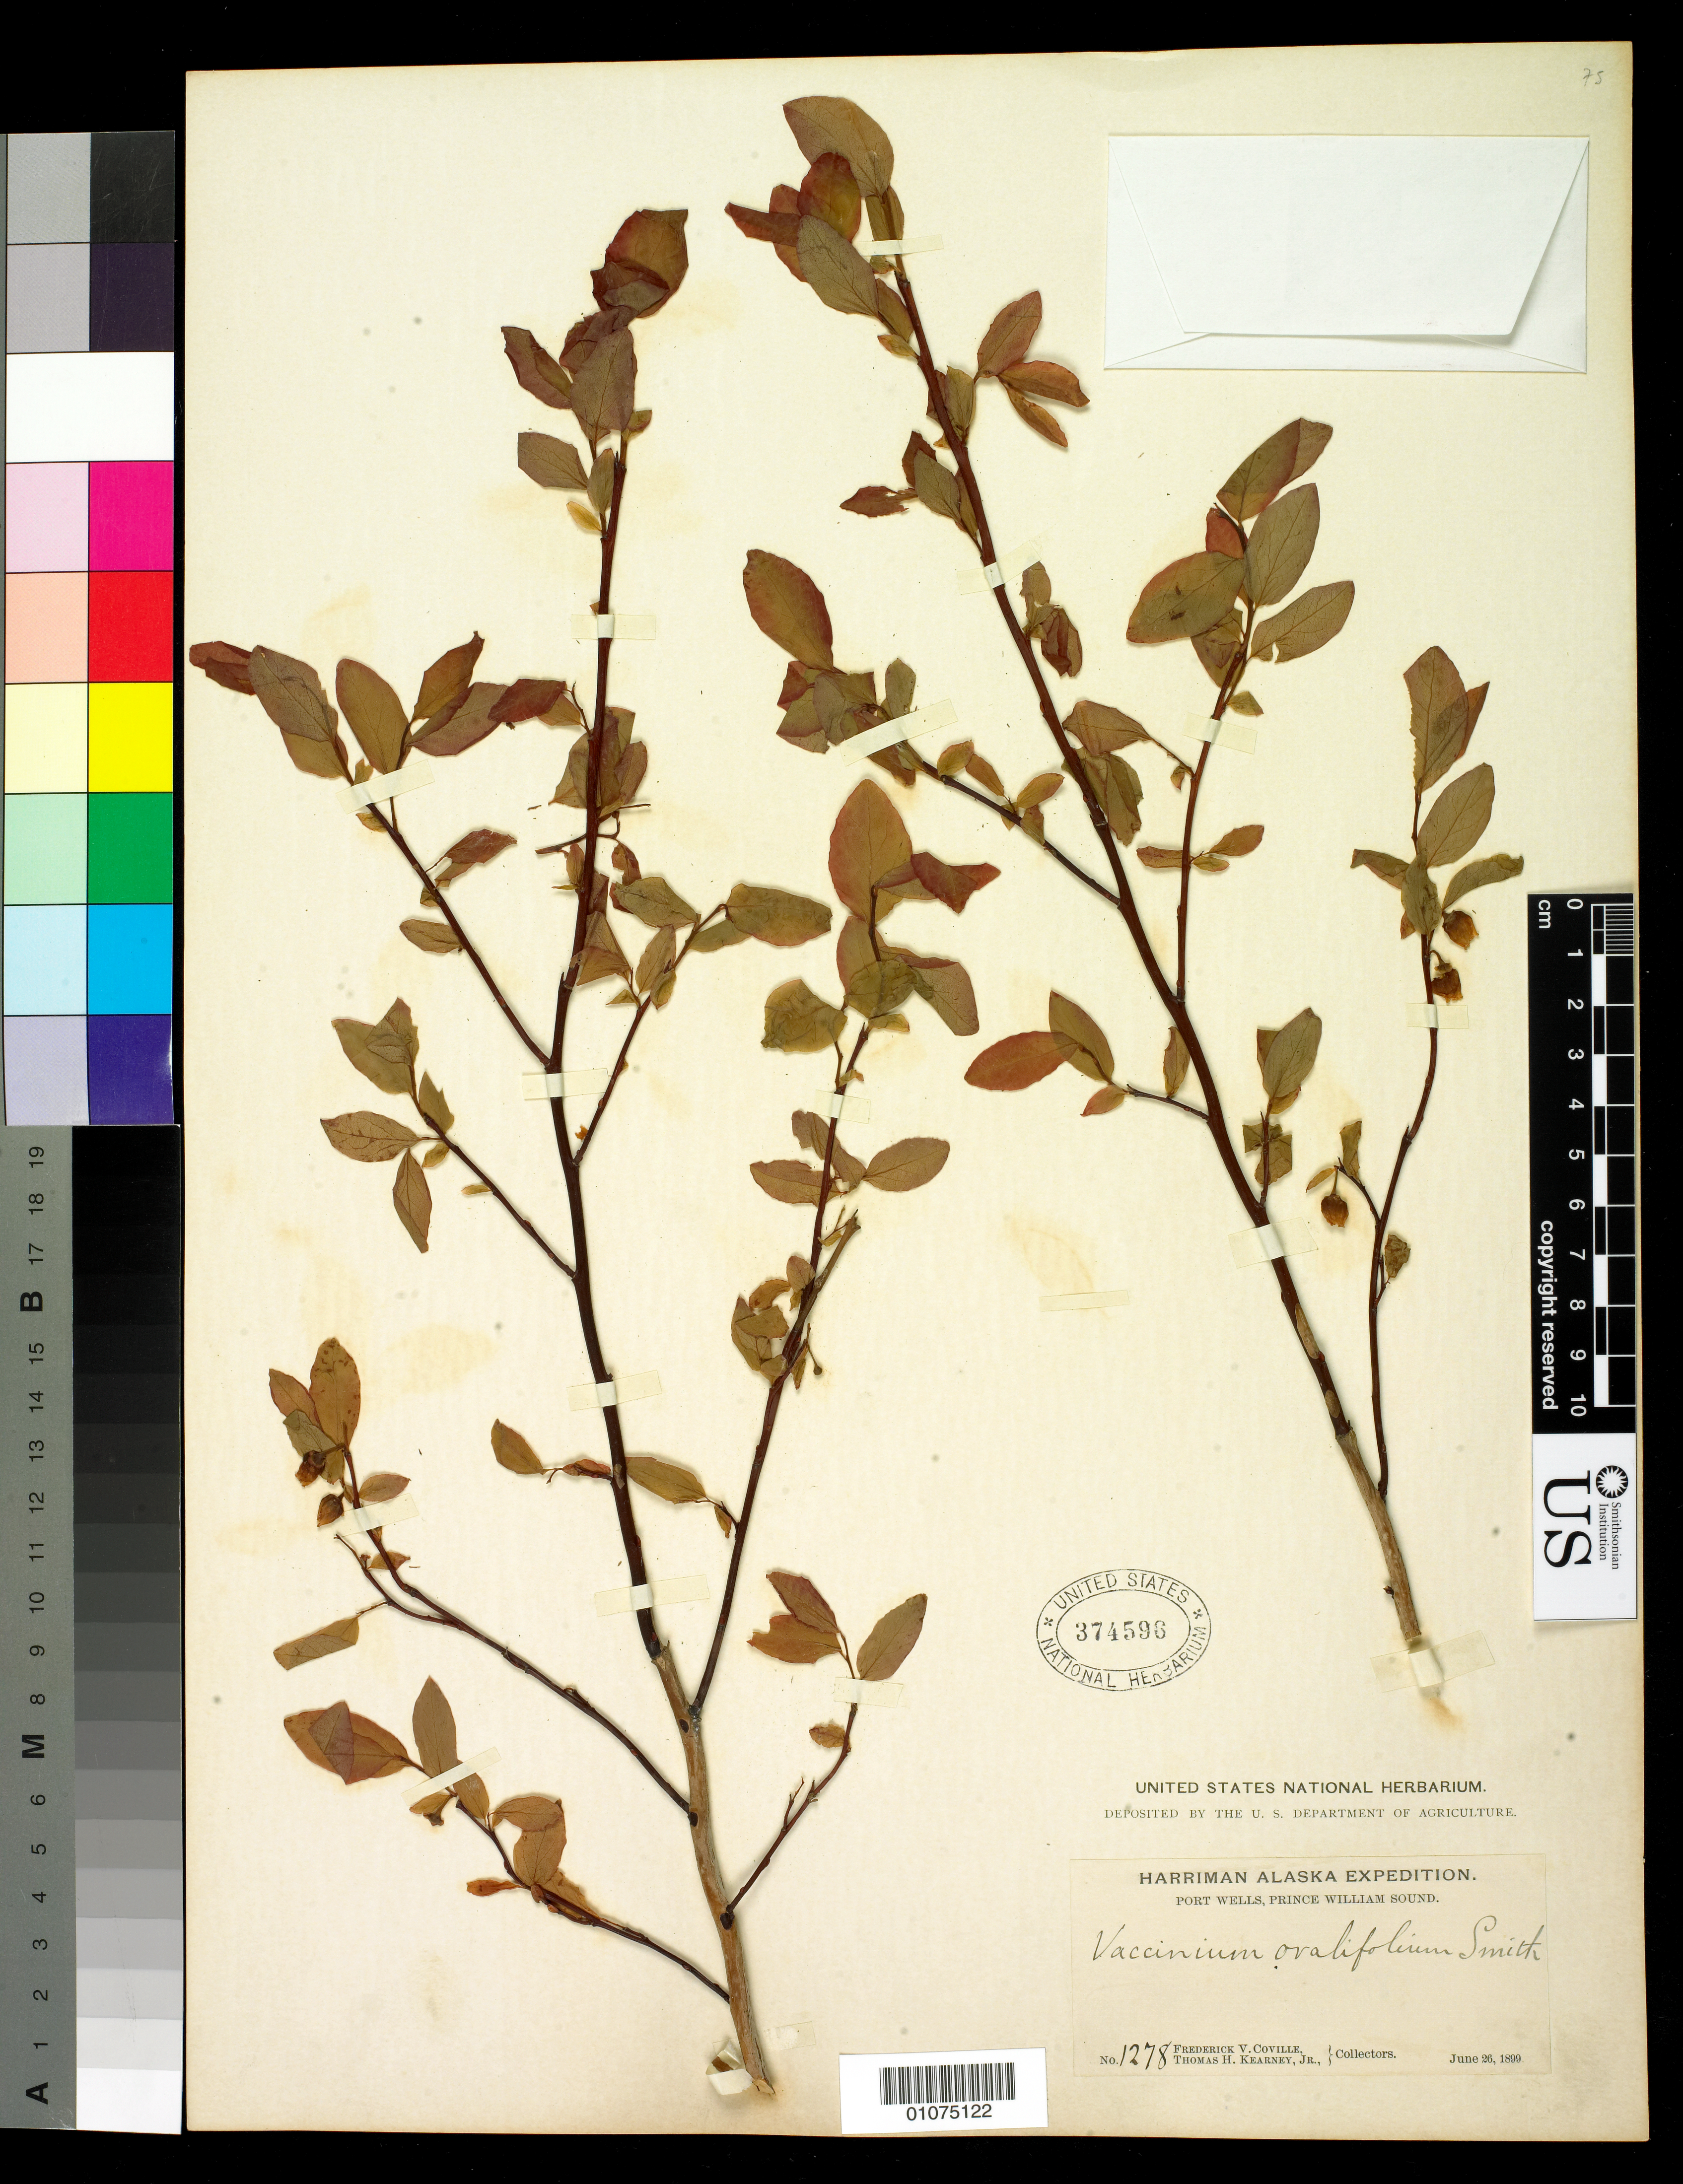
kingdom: Plantae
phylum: Tracheophyta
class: Magnoliopsida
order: Ericales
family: Ericaceae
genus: Vaccinium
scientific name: Vaccinium ovalifolium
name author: Sm.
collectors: F. V. Coville & T. H. Kearney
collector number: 1278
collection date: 1899-06-26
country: United States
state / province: Alaska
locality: Port Wells, Prince William Sound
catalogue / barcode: US 374596